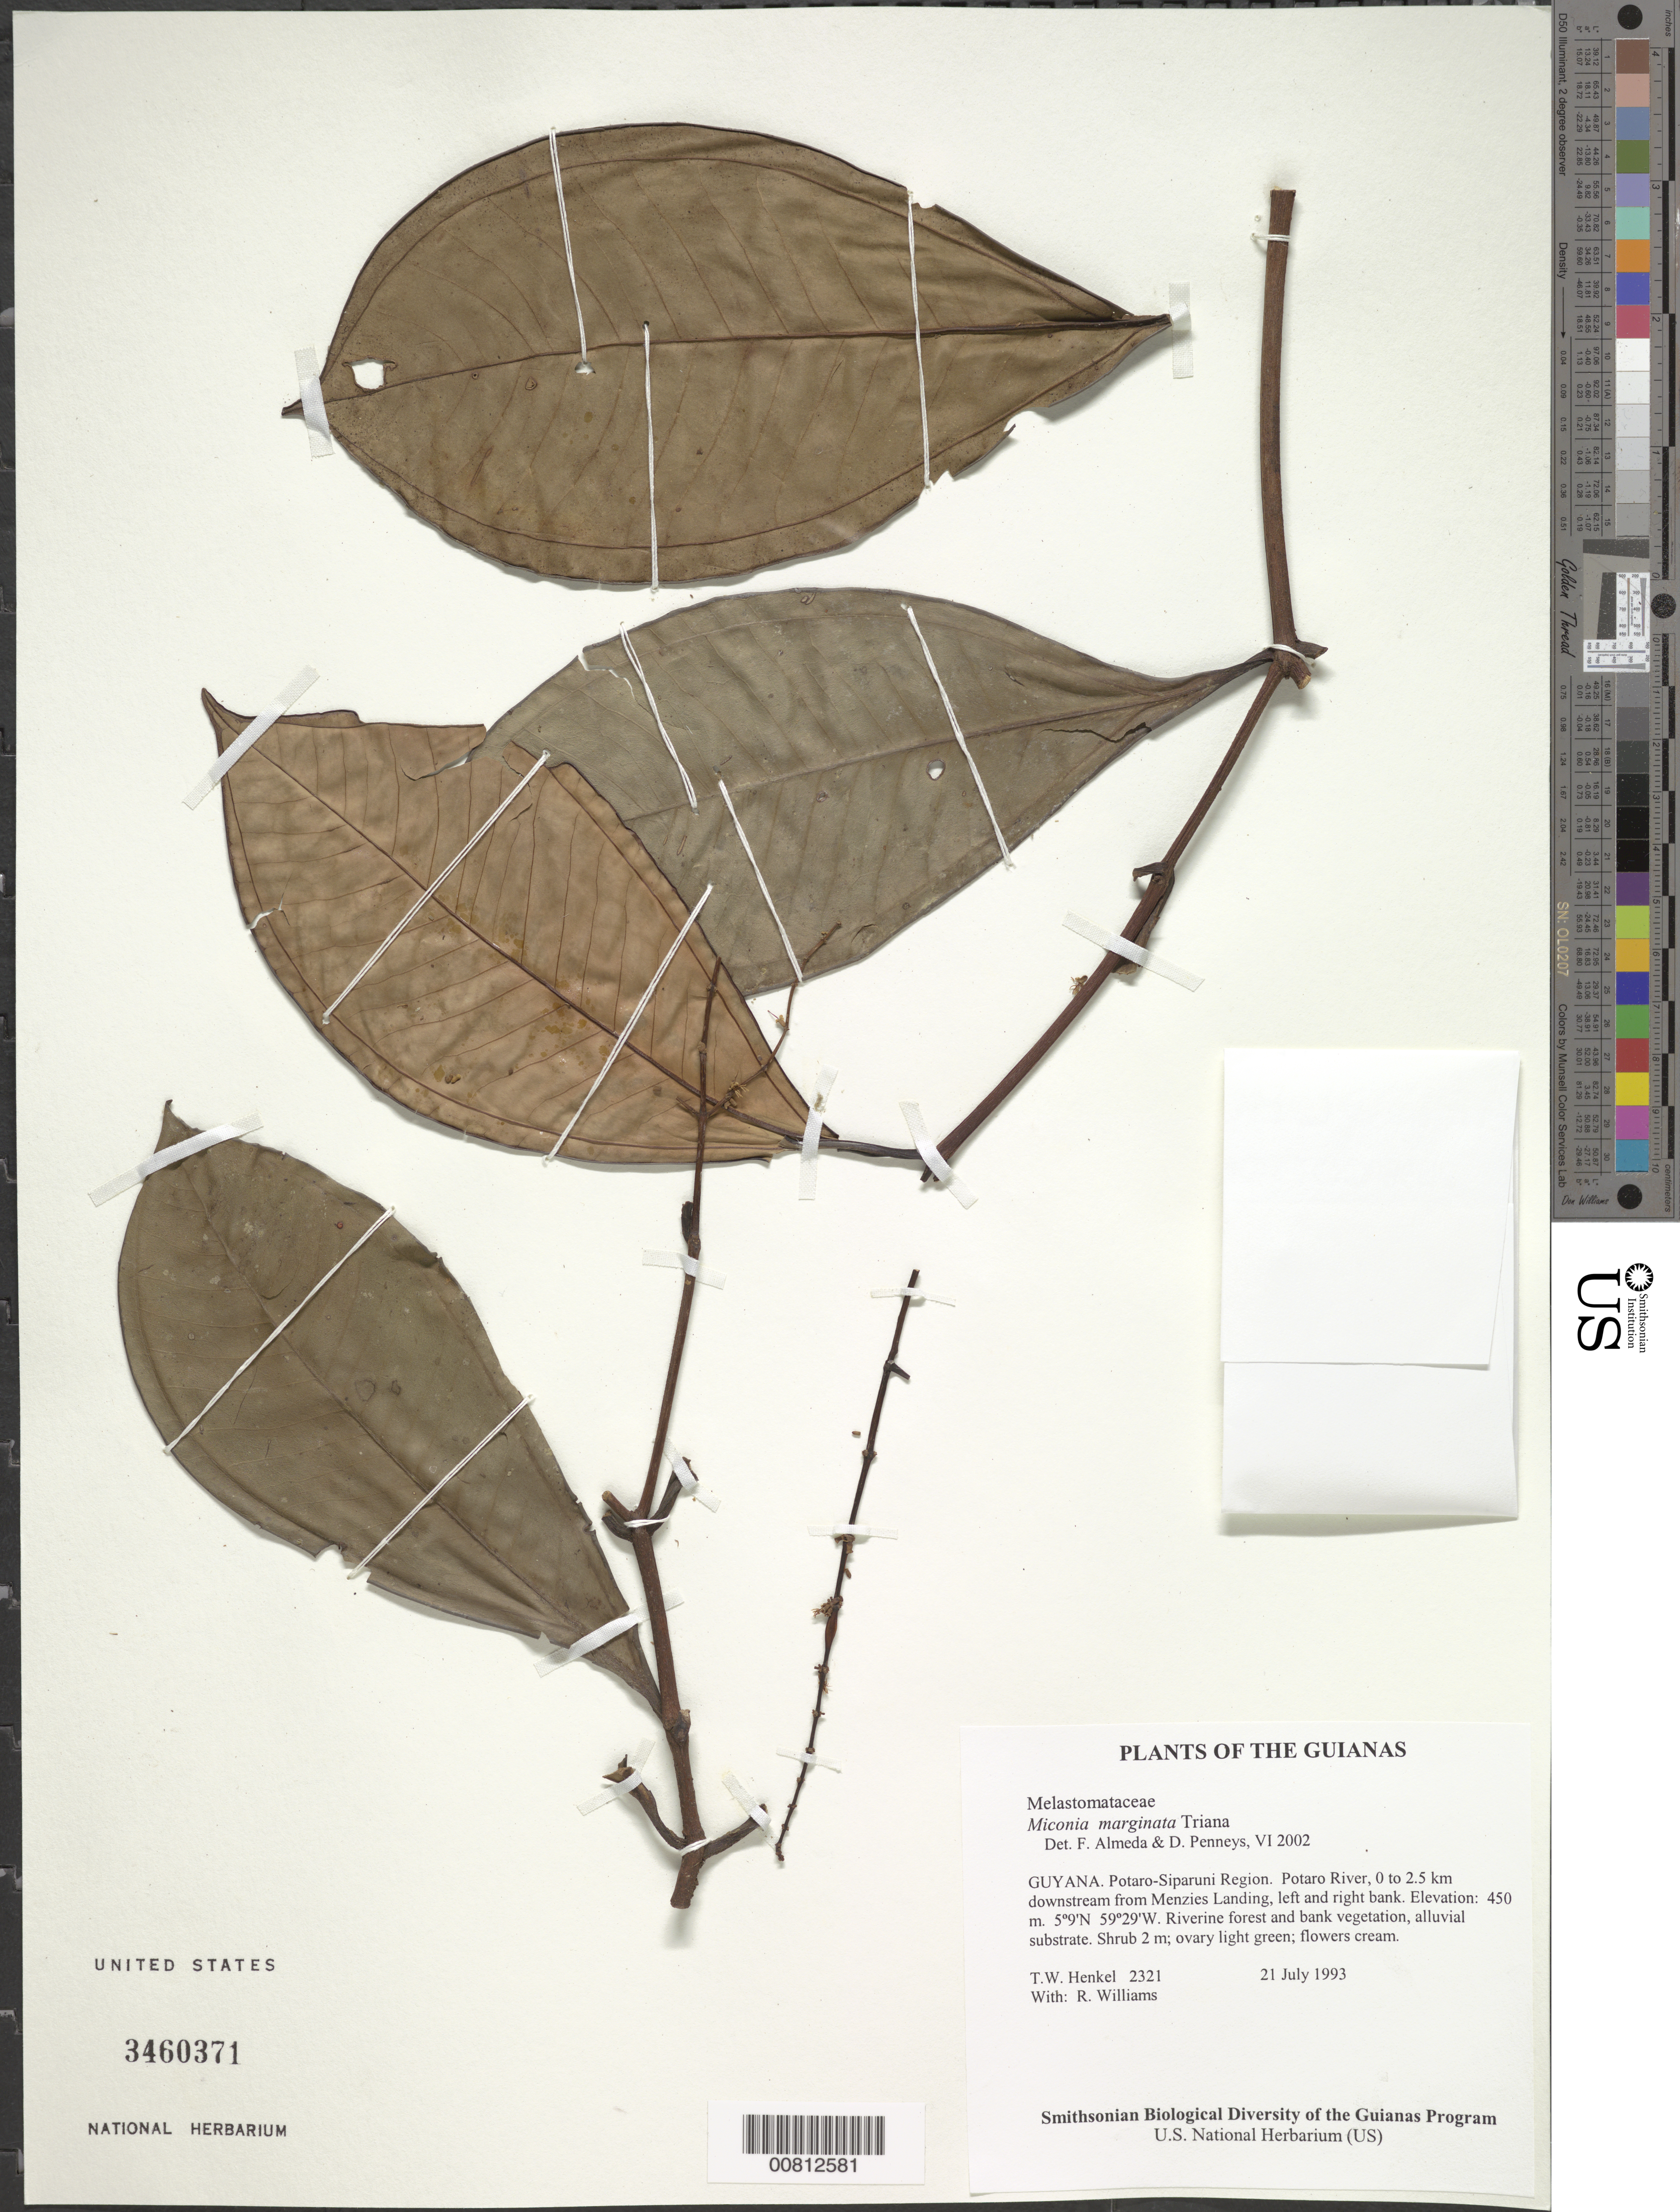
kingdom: Plantae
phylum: Tracheophyta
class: Magnoliopsida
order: Myrtales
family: Melastomataceae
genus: Miconia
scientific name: Miconia marginata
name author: Triana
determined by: Almeda, F.; Penneys, D. S.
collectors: T. Henkel & R. Williams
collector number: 2321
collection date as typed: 21 July 1993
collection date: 1993-07-21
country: Guyana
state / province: Potaro-Siparuni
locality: Potaro River, 0 to 2.5 km downstream from Menzies Landing, left and right bank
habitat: Riverine forest and bank vegetation, alluvial substrate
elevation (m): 450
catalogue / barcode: US 3460371